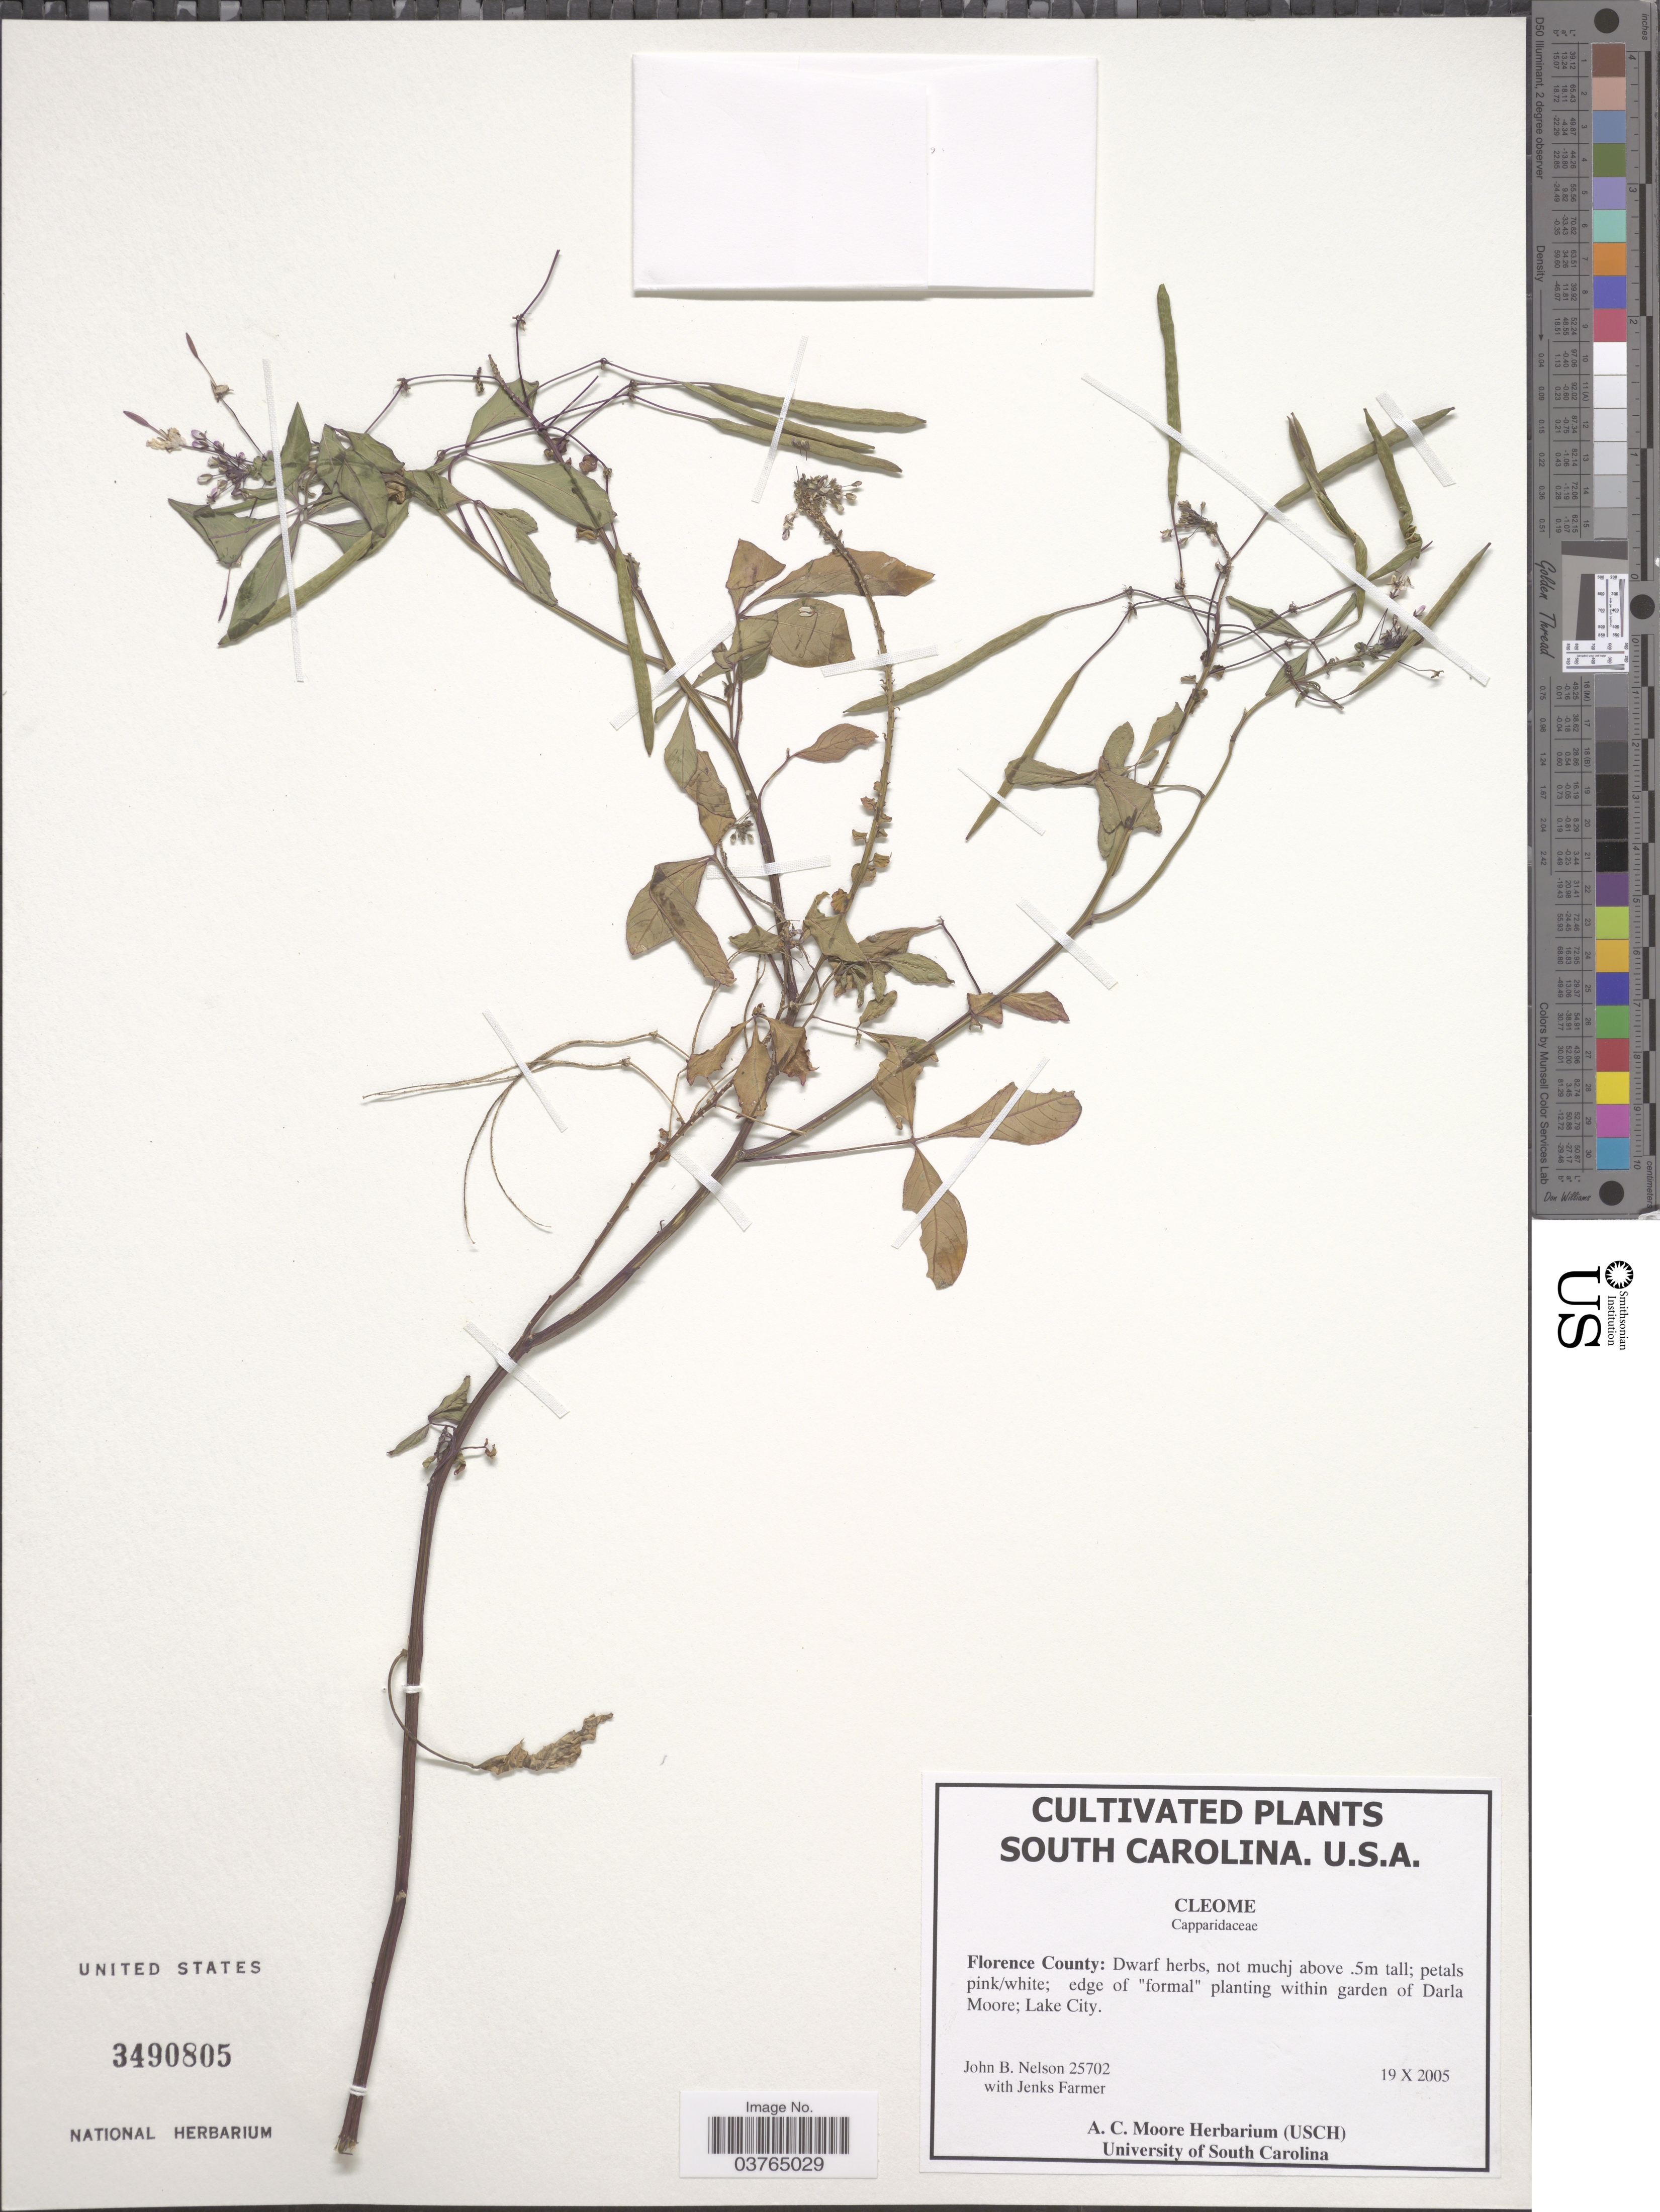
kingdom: Plantae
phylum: Tracheophyta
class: Magnoliopsida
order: Brassicales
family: Cleomaceae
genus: Cleome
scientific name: Cleome sp.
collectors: J. B. Nelson & J. Farmer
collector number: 25702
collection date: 2005-10-19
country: United States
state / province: South Carolina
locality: Florence County: edge of "formal" planting within garden of Darla Moore; Lake City.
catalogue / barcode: US 3490805